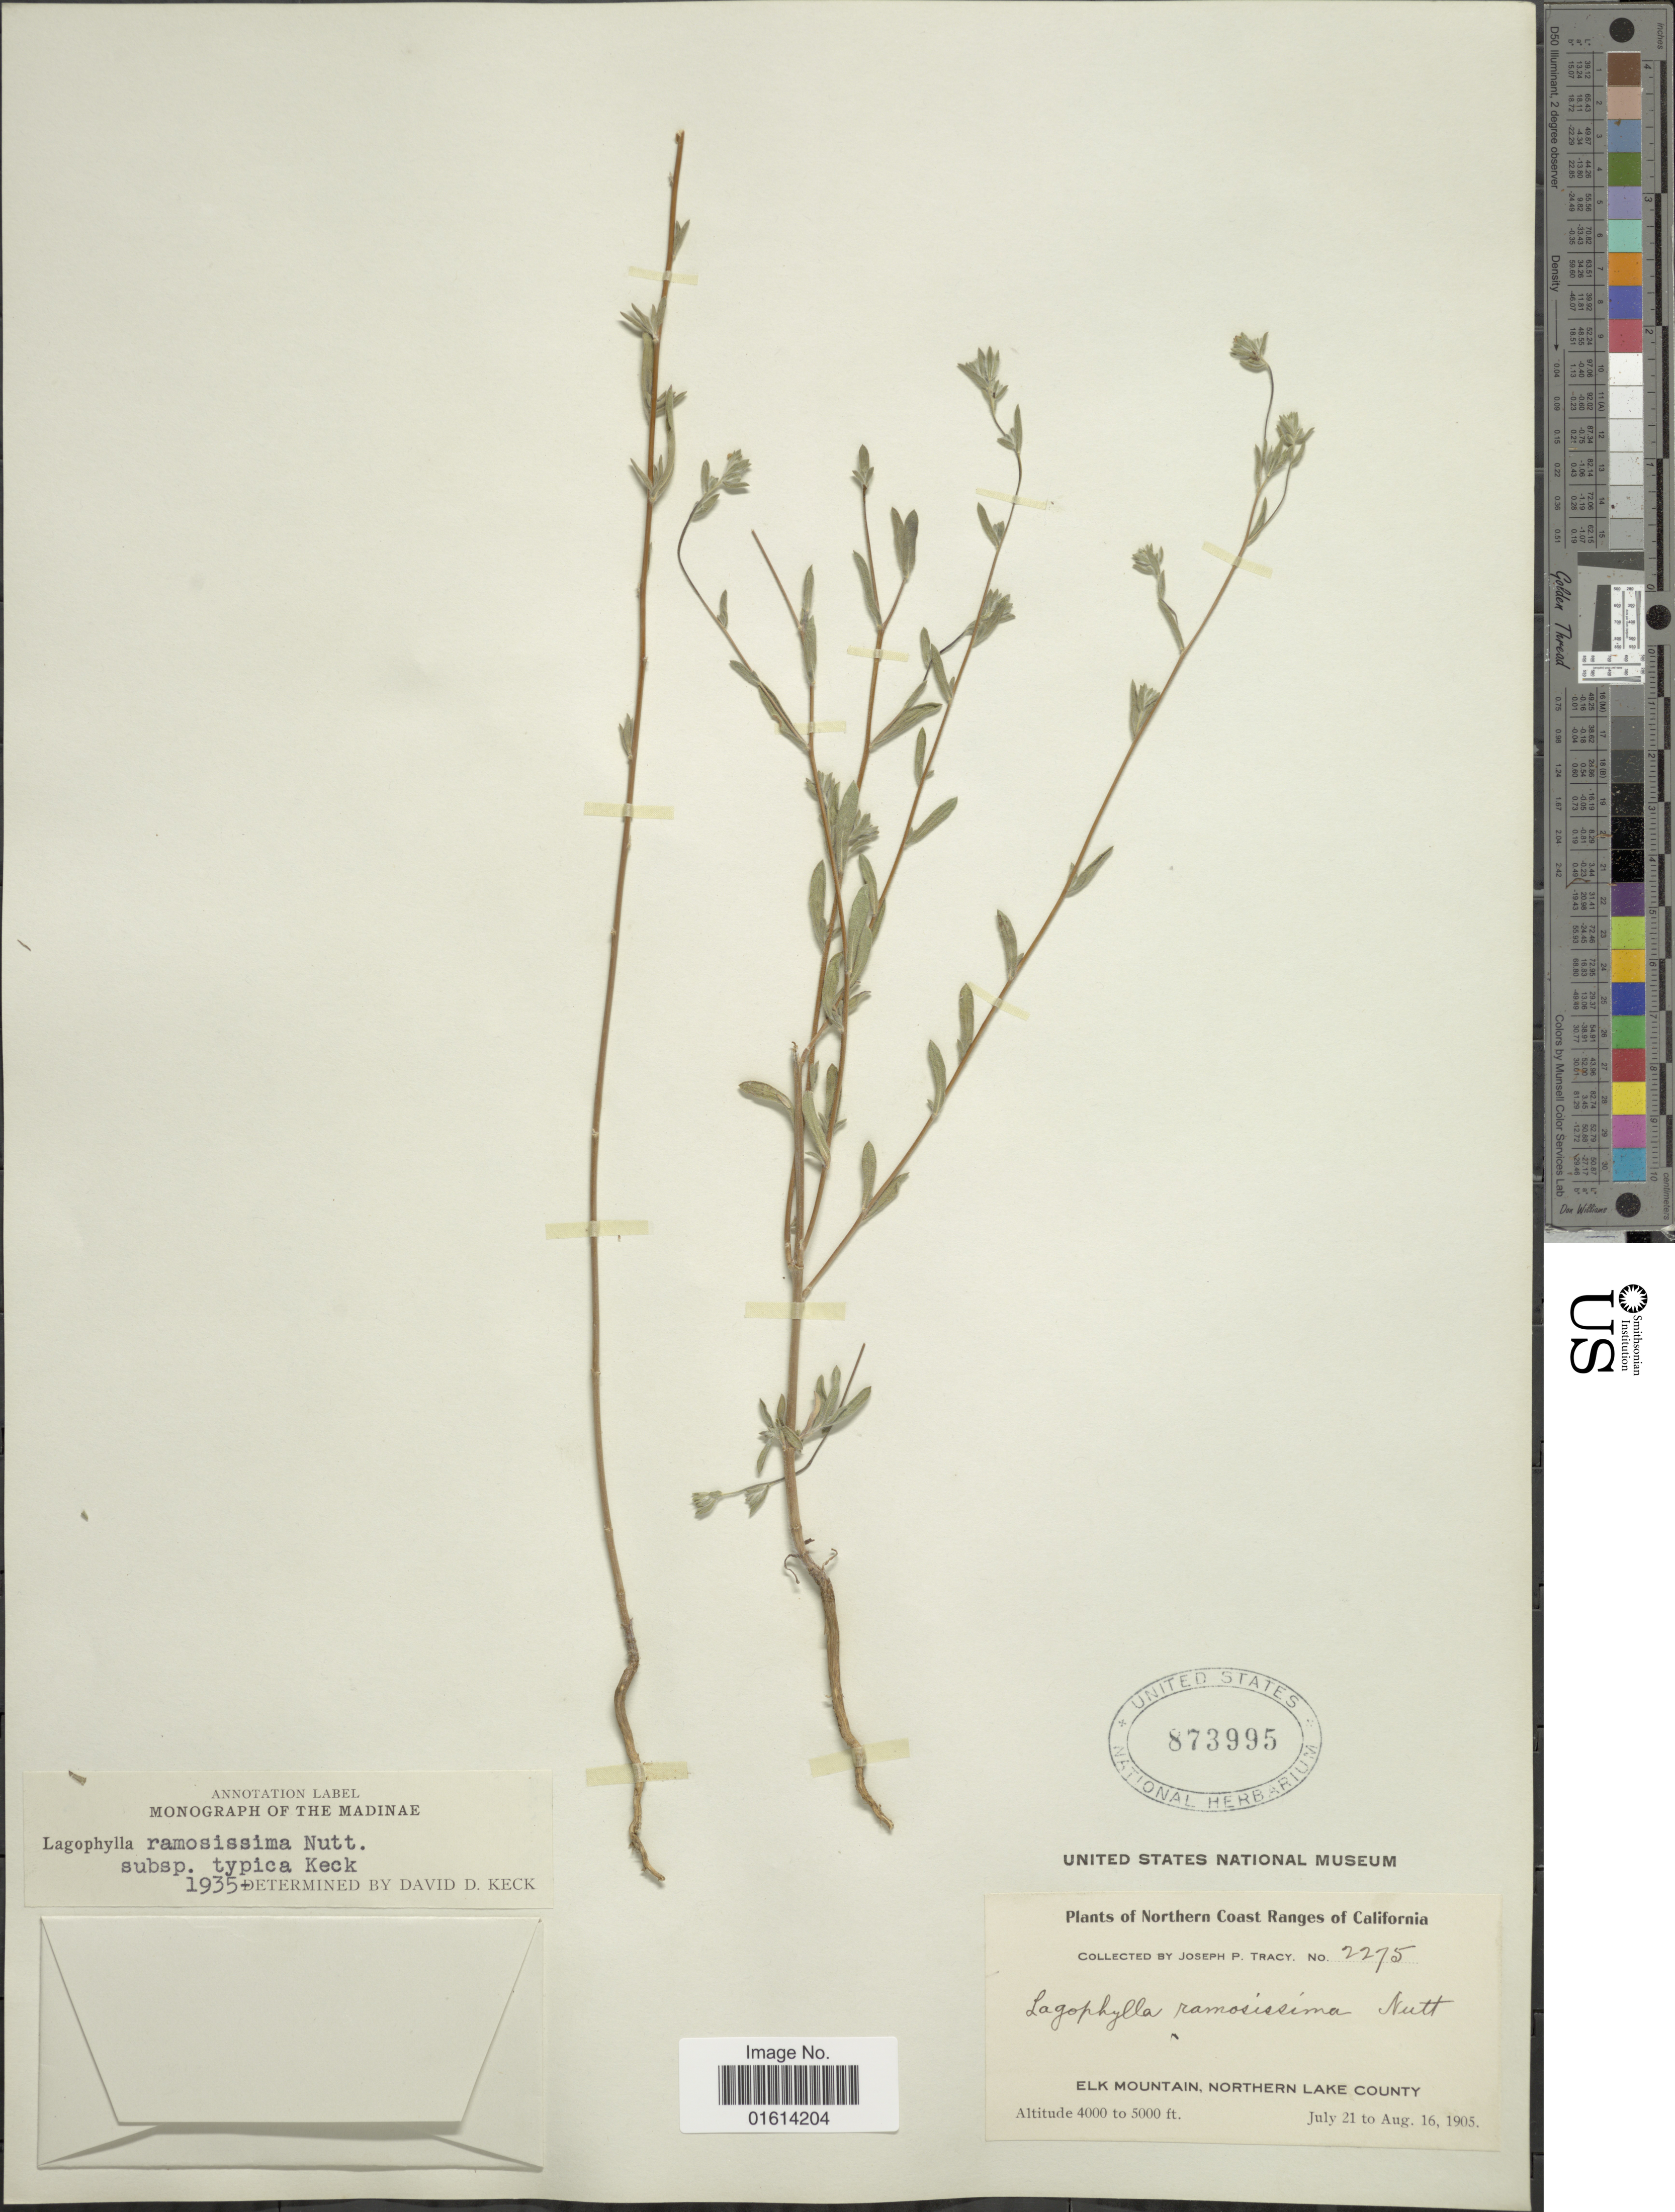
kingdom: Plantae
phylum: Tracheophyta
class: Magnoliopsida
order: Asterales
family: Asteraceae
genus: Lagophylla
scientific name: Lagophylla ramosissima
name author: Nutt.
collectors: J. Tracy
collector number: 2275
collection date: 1905-07-21/1905-08-16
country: United States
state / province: California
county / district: Lake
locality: Northern Coast Ranges of California, Elk Mountain, Northern Lake County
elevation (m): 1219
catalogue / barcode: US 873995